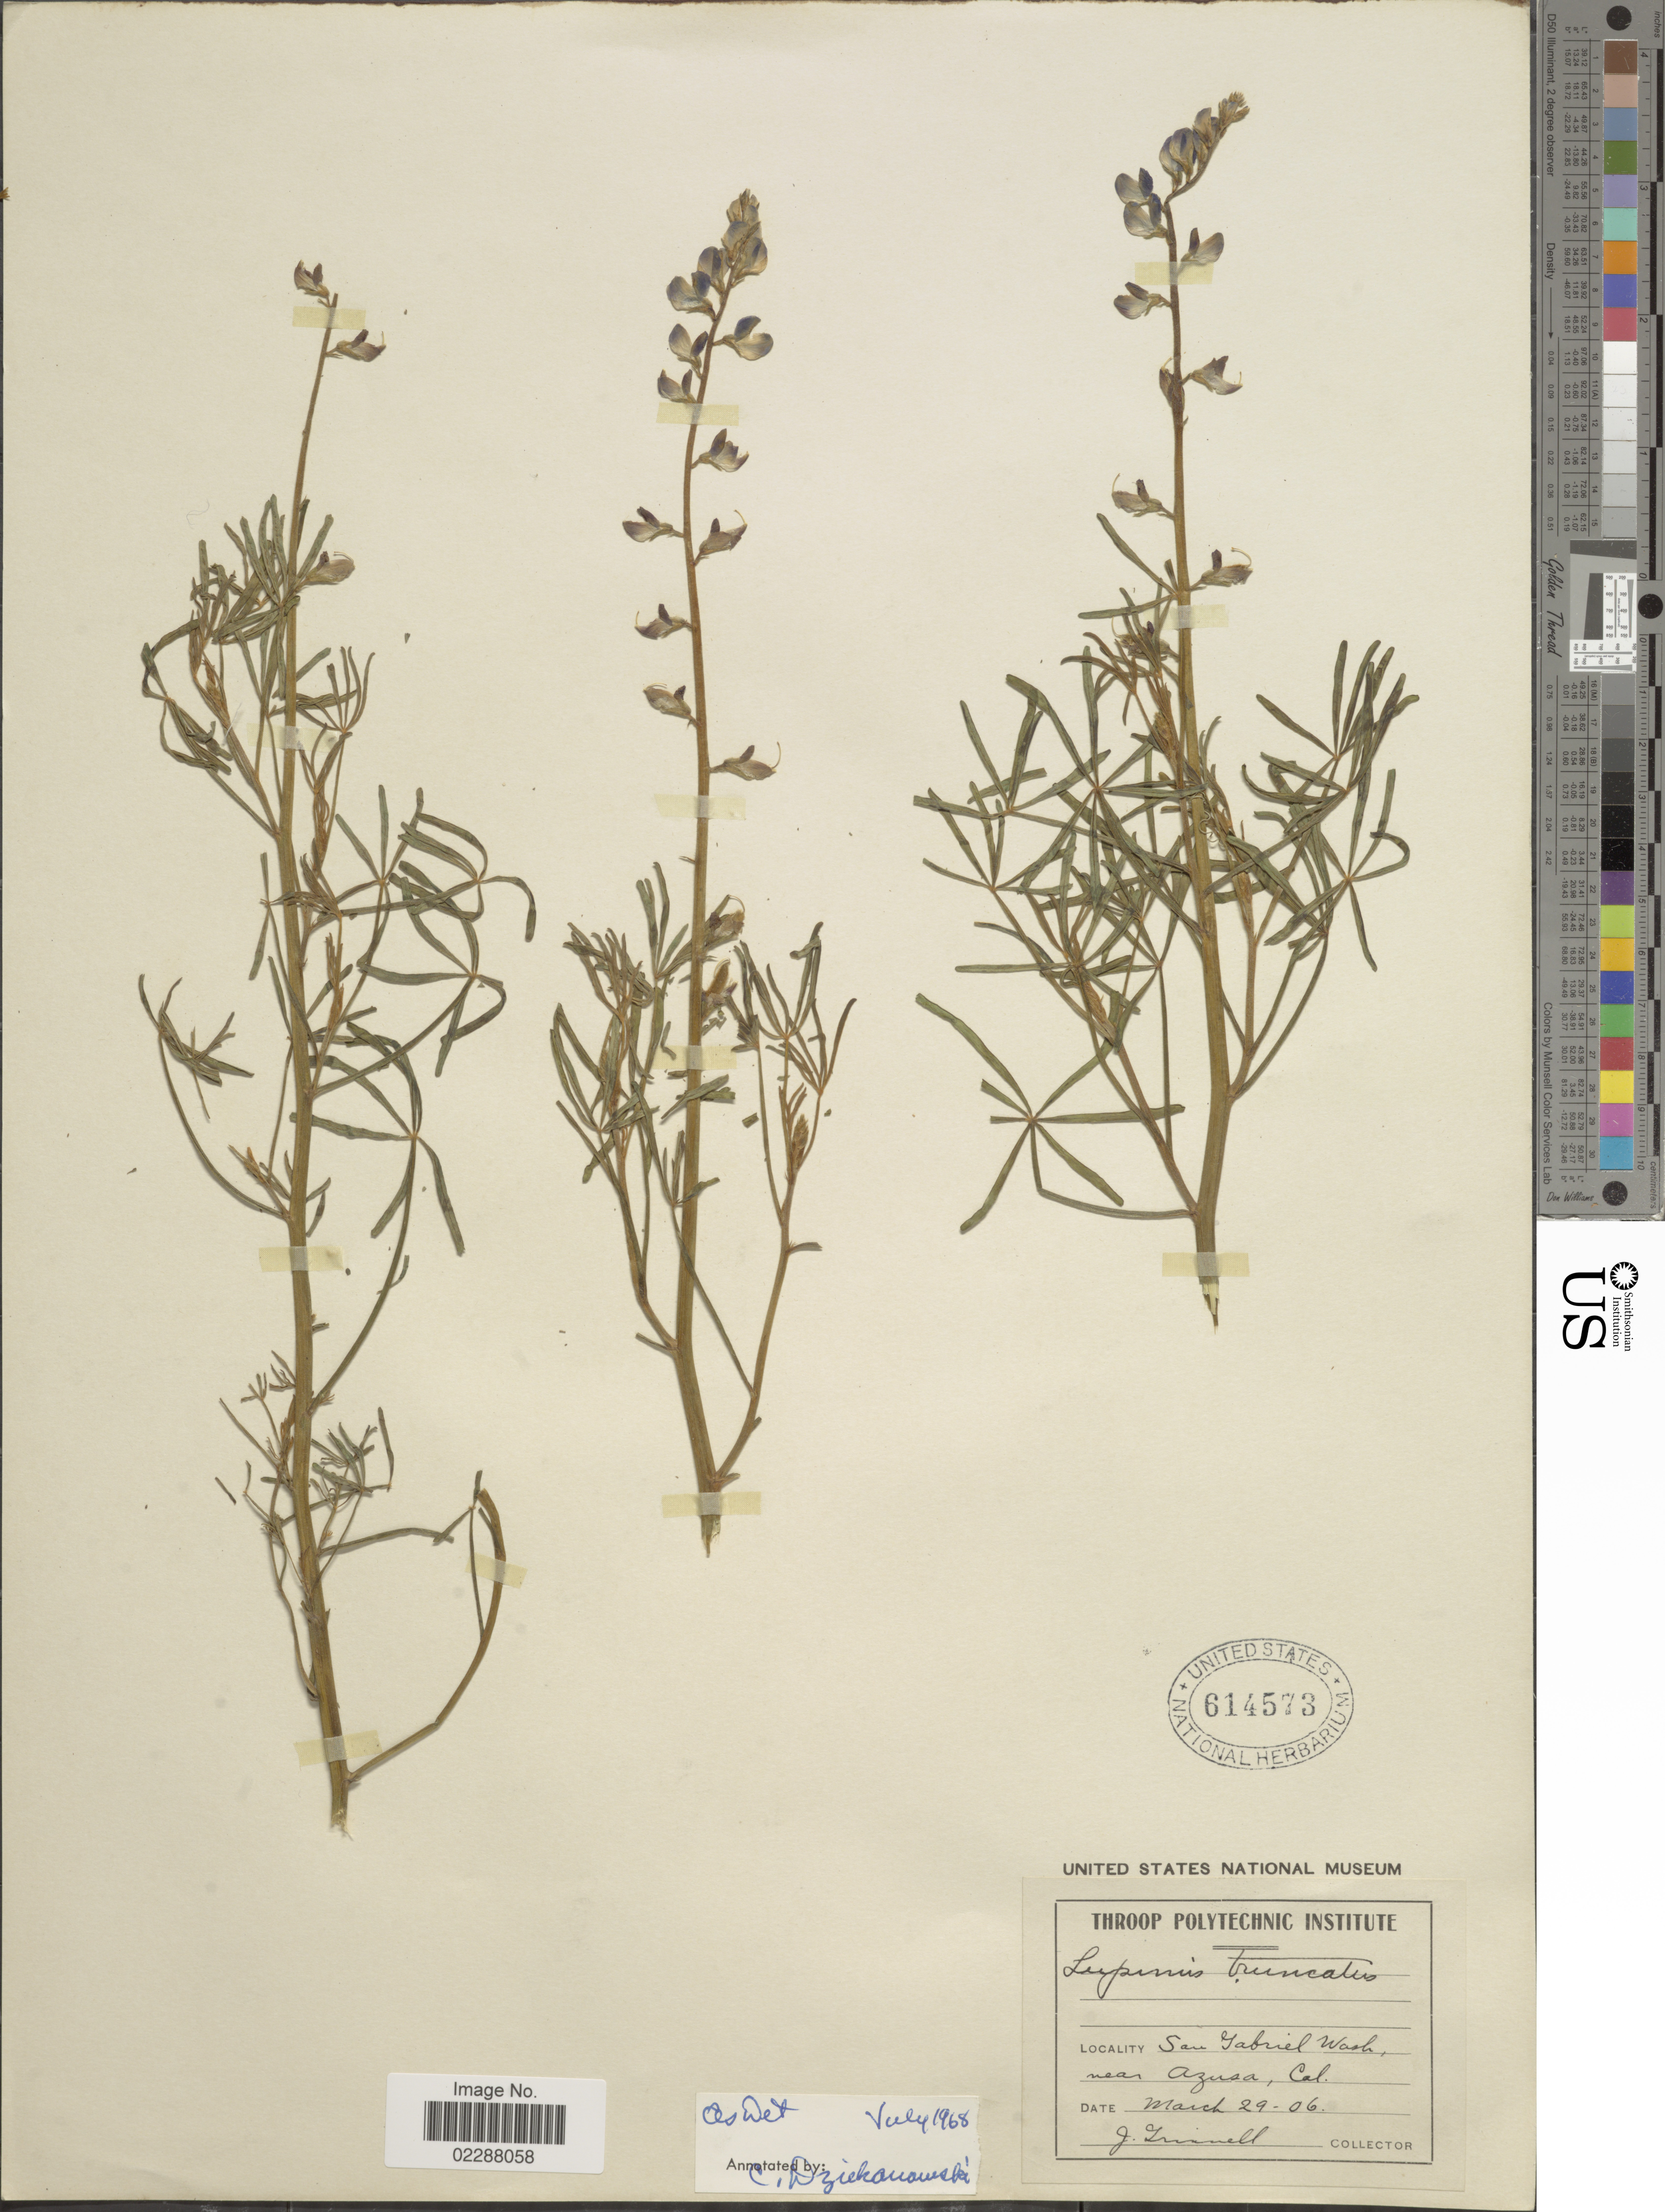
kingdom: Plantae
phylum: Tracheophyta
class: Magnoliopsida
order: Fabales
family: Fabaceae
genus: Lupinus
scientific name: Lupinus truncatus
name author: Nutt. ex Hook. & Arn.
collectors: J. Grinnell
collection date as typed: Transcribed d/m/y: 29/3/6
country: United States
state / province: California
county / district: Los Angeles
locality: San Gabriel Wash, near Azusa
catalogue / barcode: US 614573